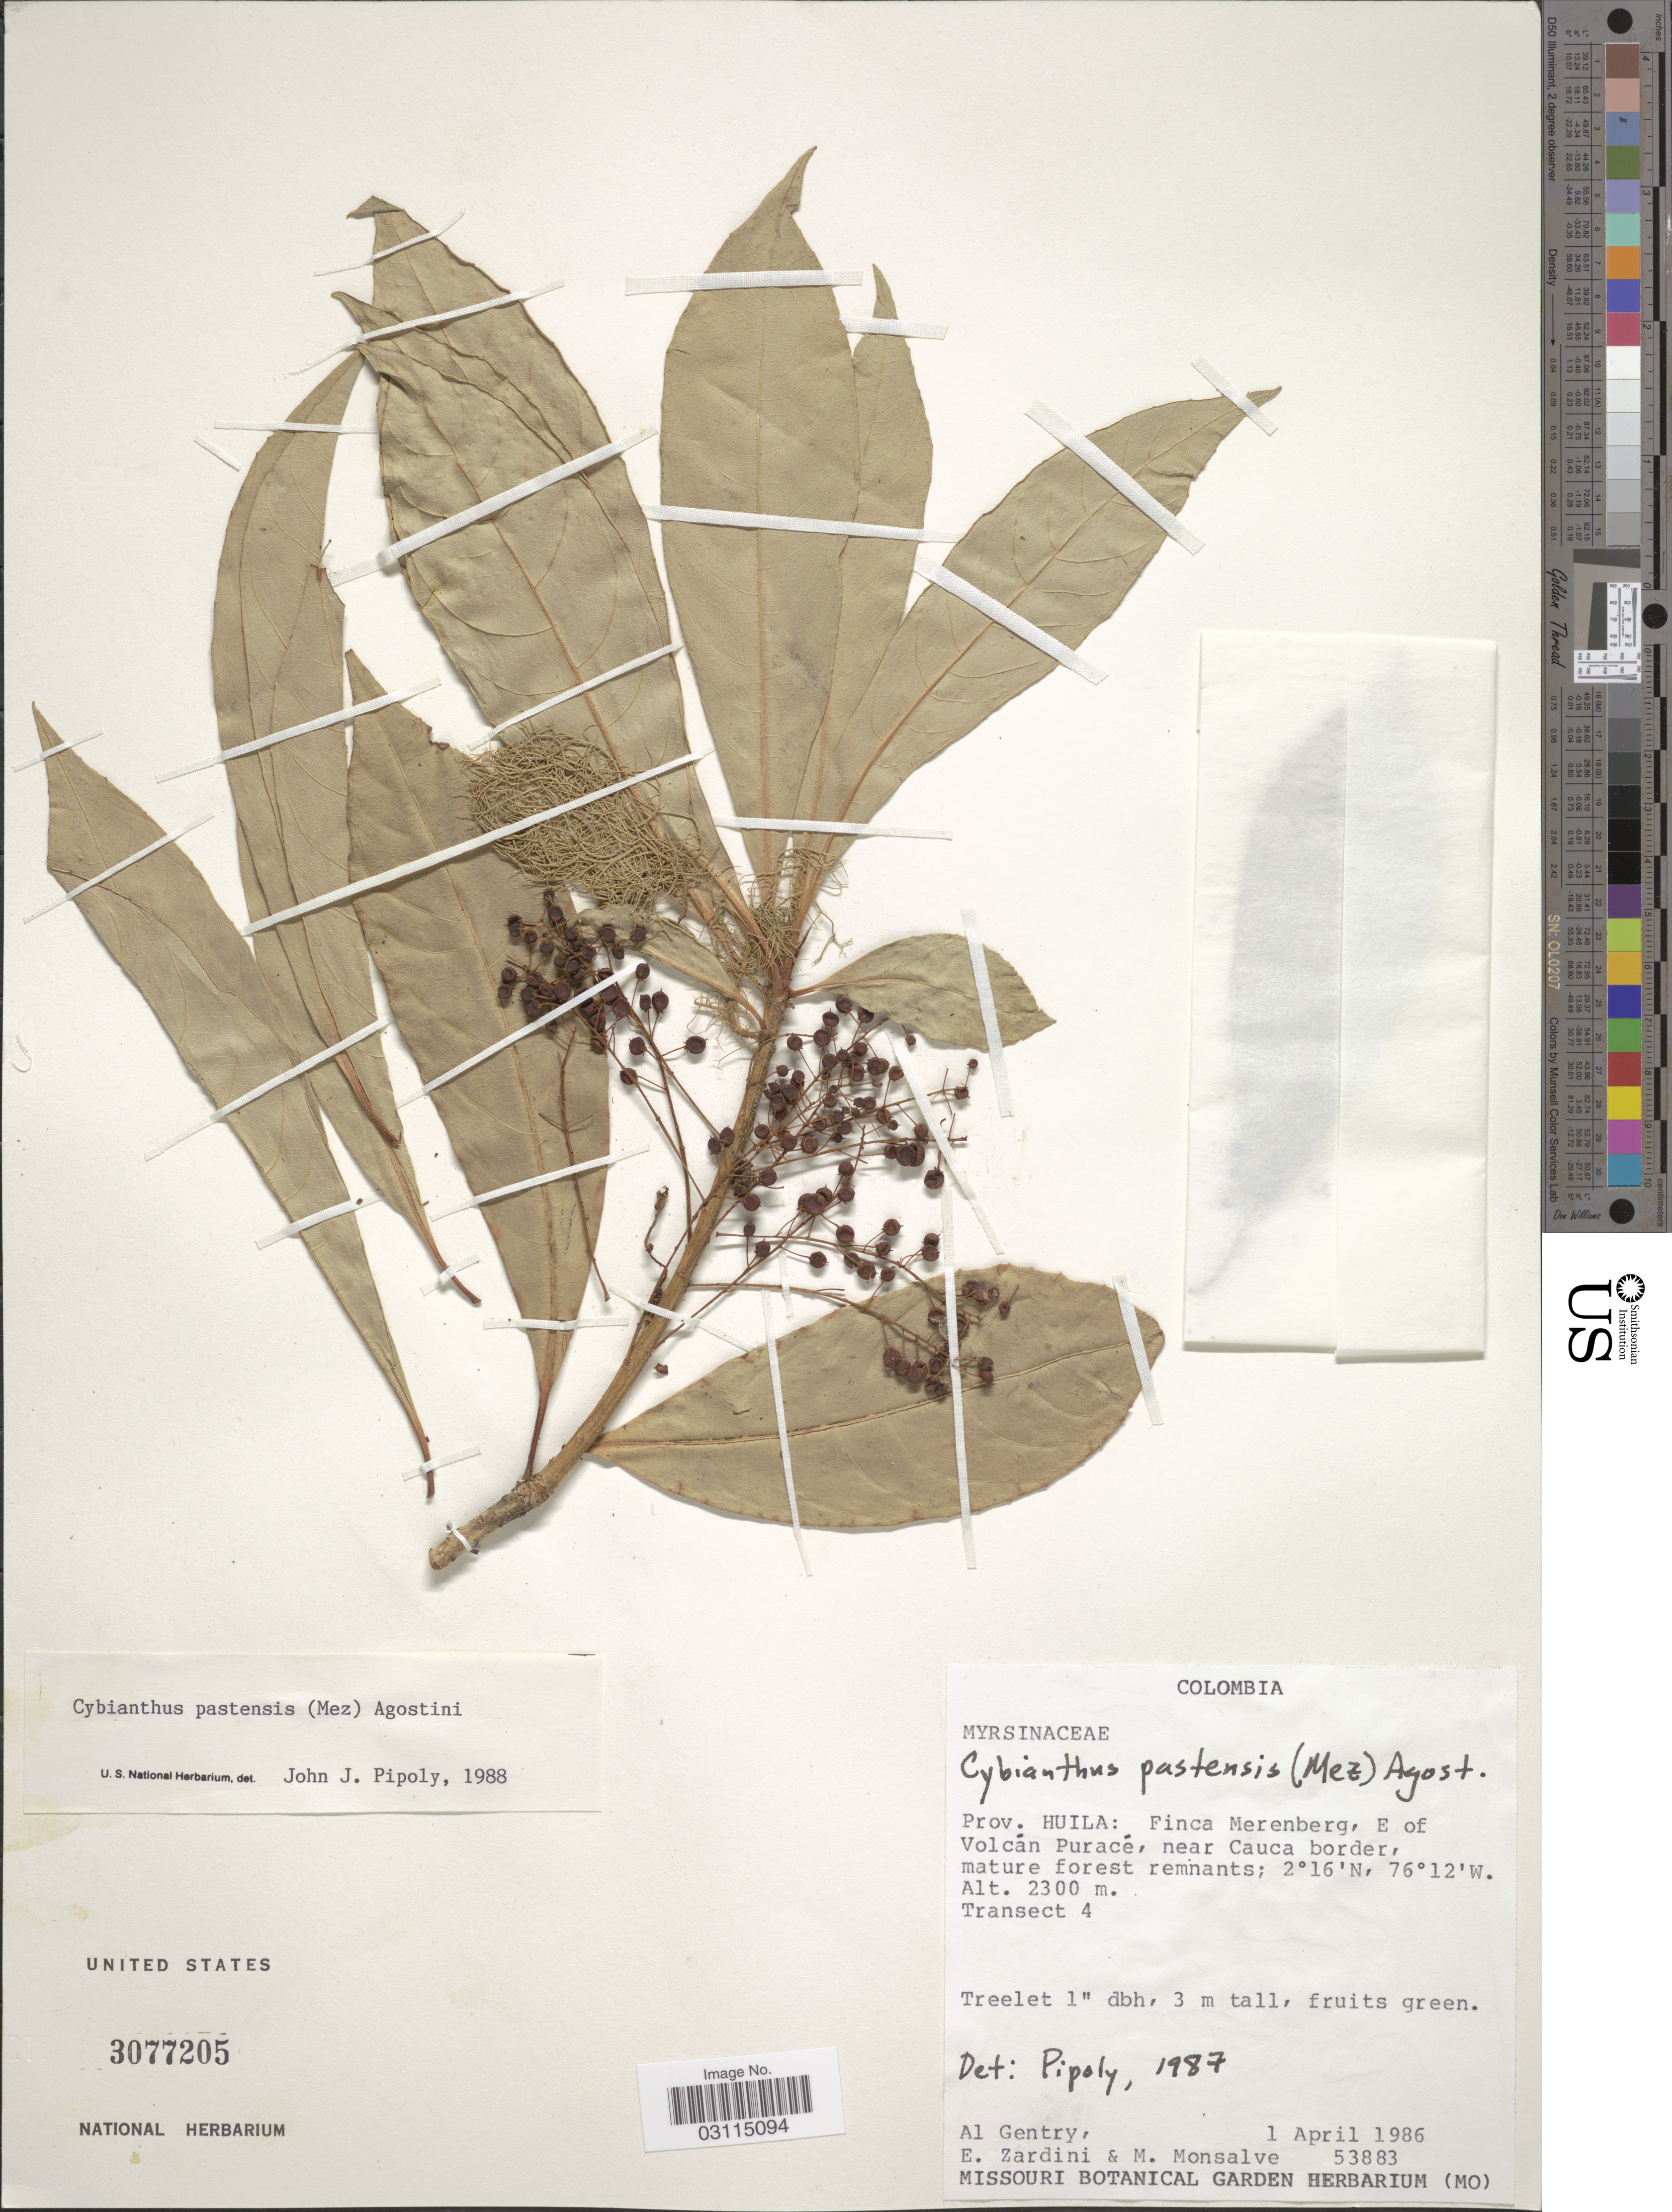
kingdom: Plantae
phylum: Tracheophyta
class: Magnoliopsida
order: Ericales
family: Primulaceae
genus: Cybianthus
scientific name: Cybianthus pastensis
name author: (Mez) G. Agostini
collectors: A. H. Gentry, E. Zardini & M. Monsalve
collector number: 53883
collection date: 1986-04-01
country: Colombia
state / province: Huila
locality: Finca Merenberg, E of Volcán Puracé, near Cauca border, Transect 4.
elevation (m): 2300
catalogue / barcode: US 3077205